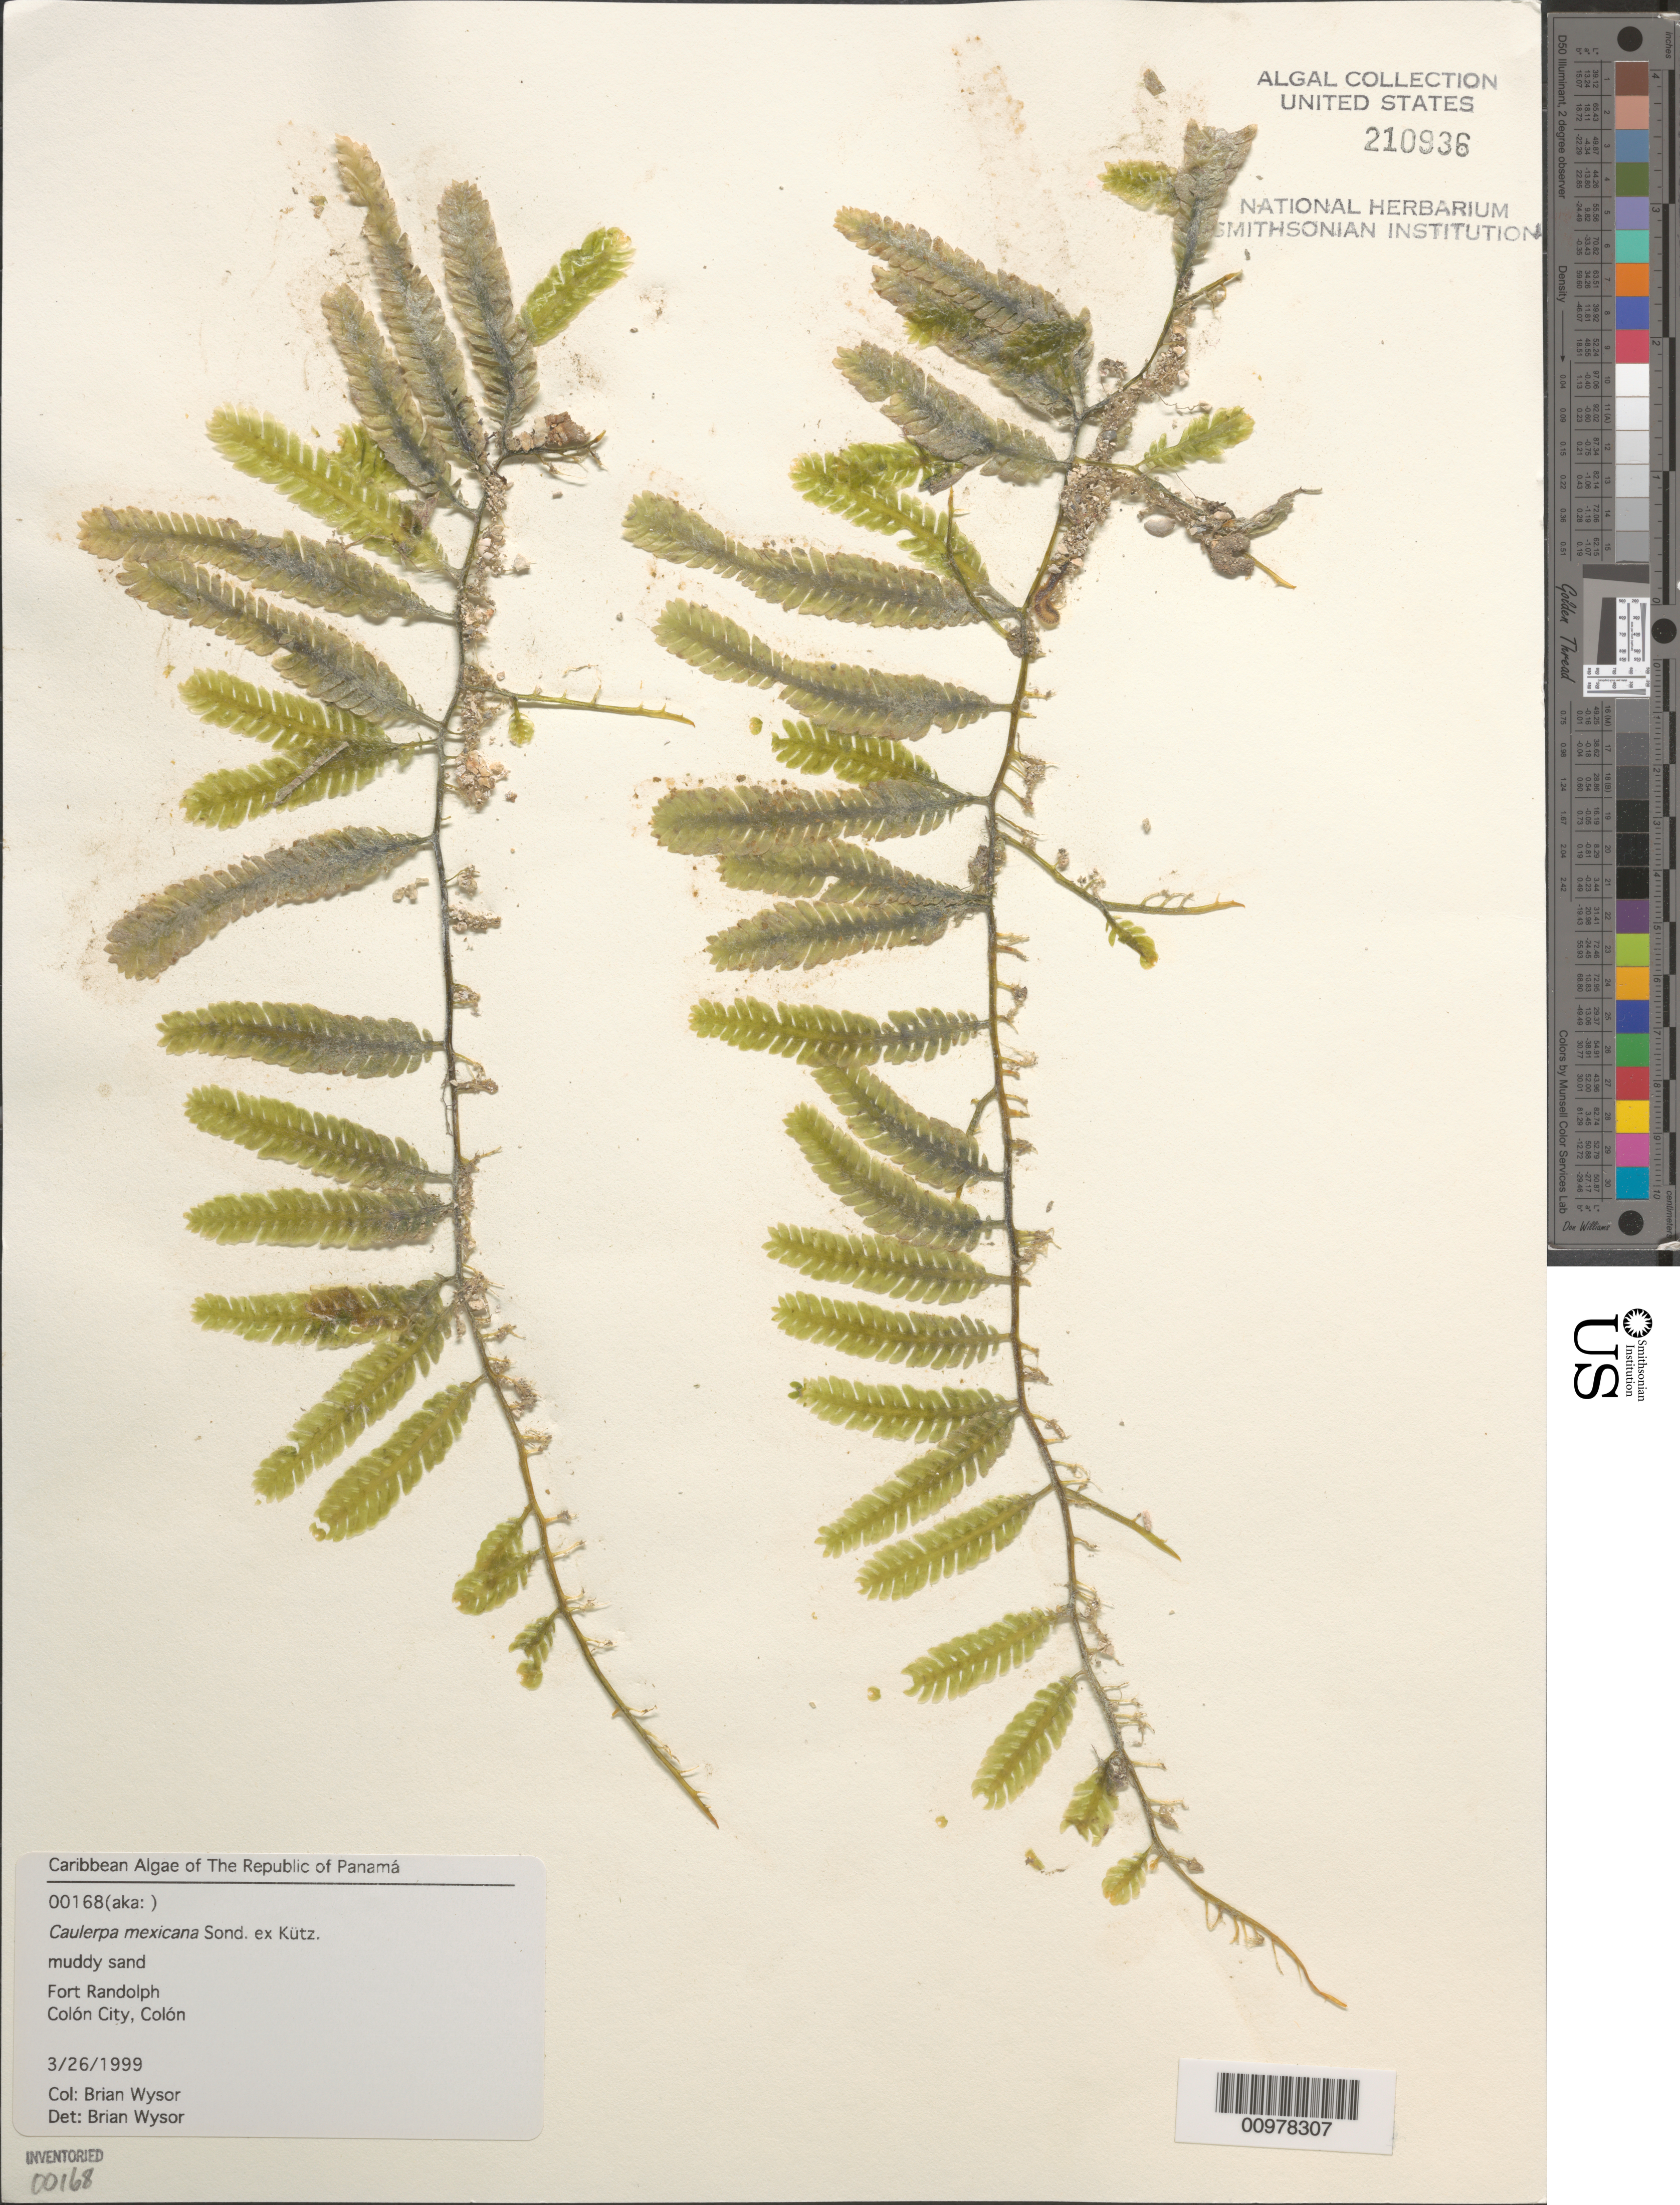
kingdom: Plantae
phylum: Chlorophyta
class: Ulvophyceae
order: Bryopsidales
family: Caulerpaceae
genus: Caulerpa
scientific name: Caulerpa mexicana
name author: Sond. ex Kütz.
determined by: Wysor, B.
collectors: B. Wysor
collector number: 00168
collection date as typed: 26 Mar 1999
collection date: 1999-03-26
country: Panama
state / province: Colón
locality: Fort Randolph, Colón City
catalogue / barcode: US 210936